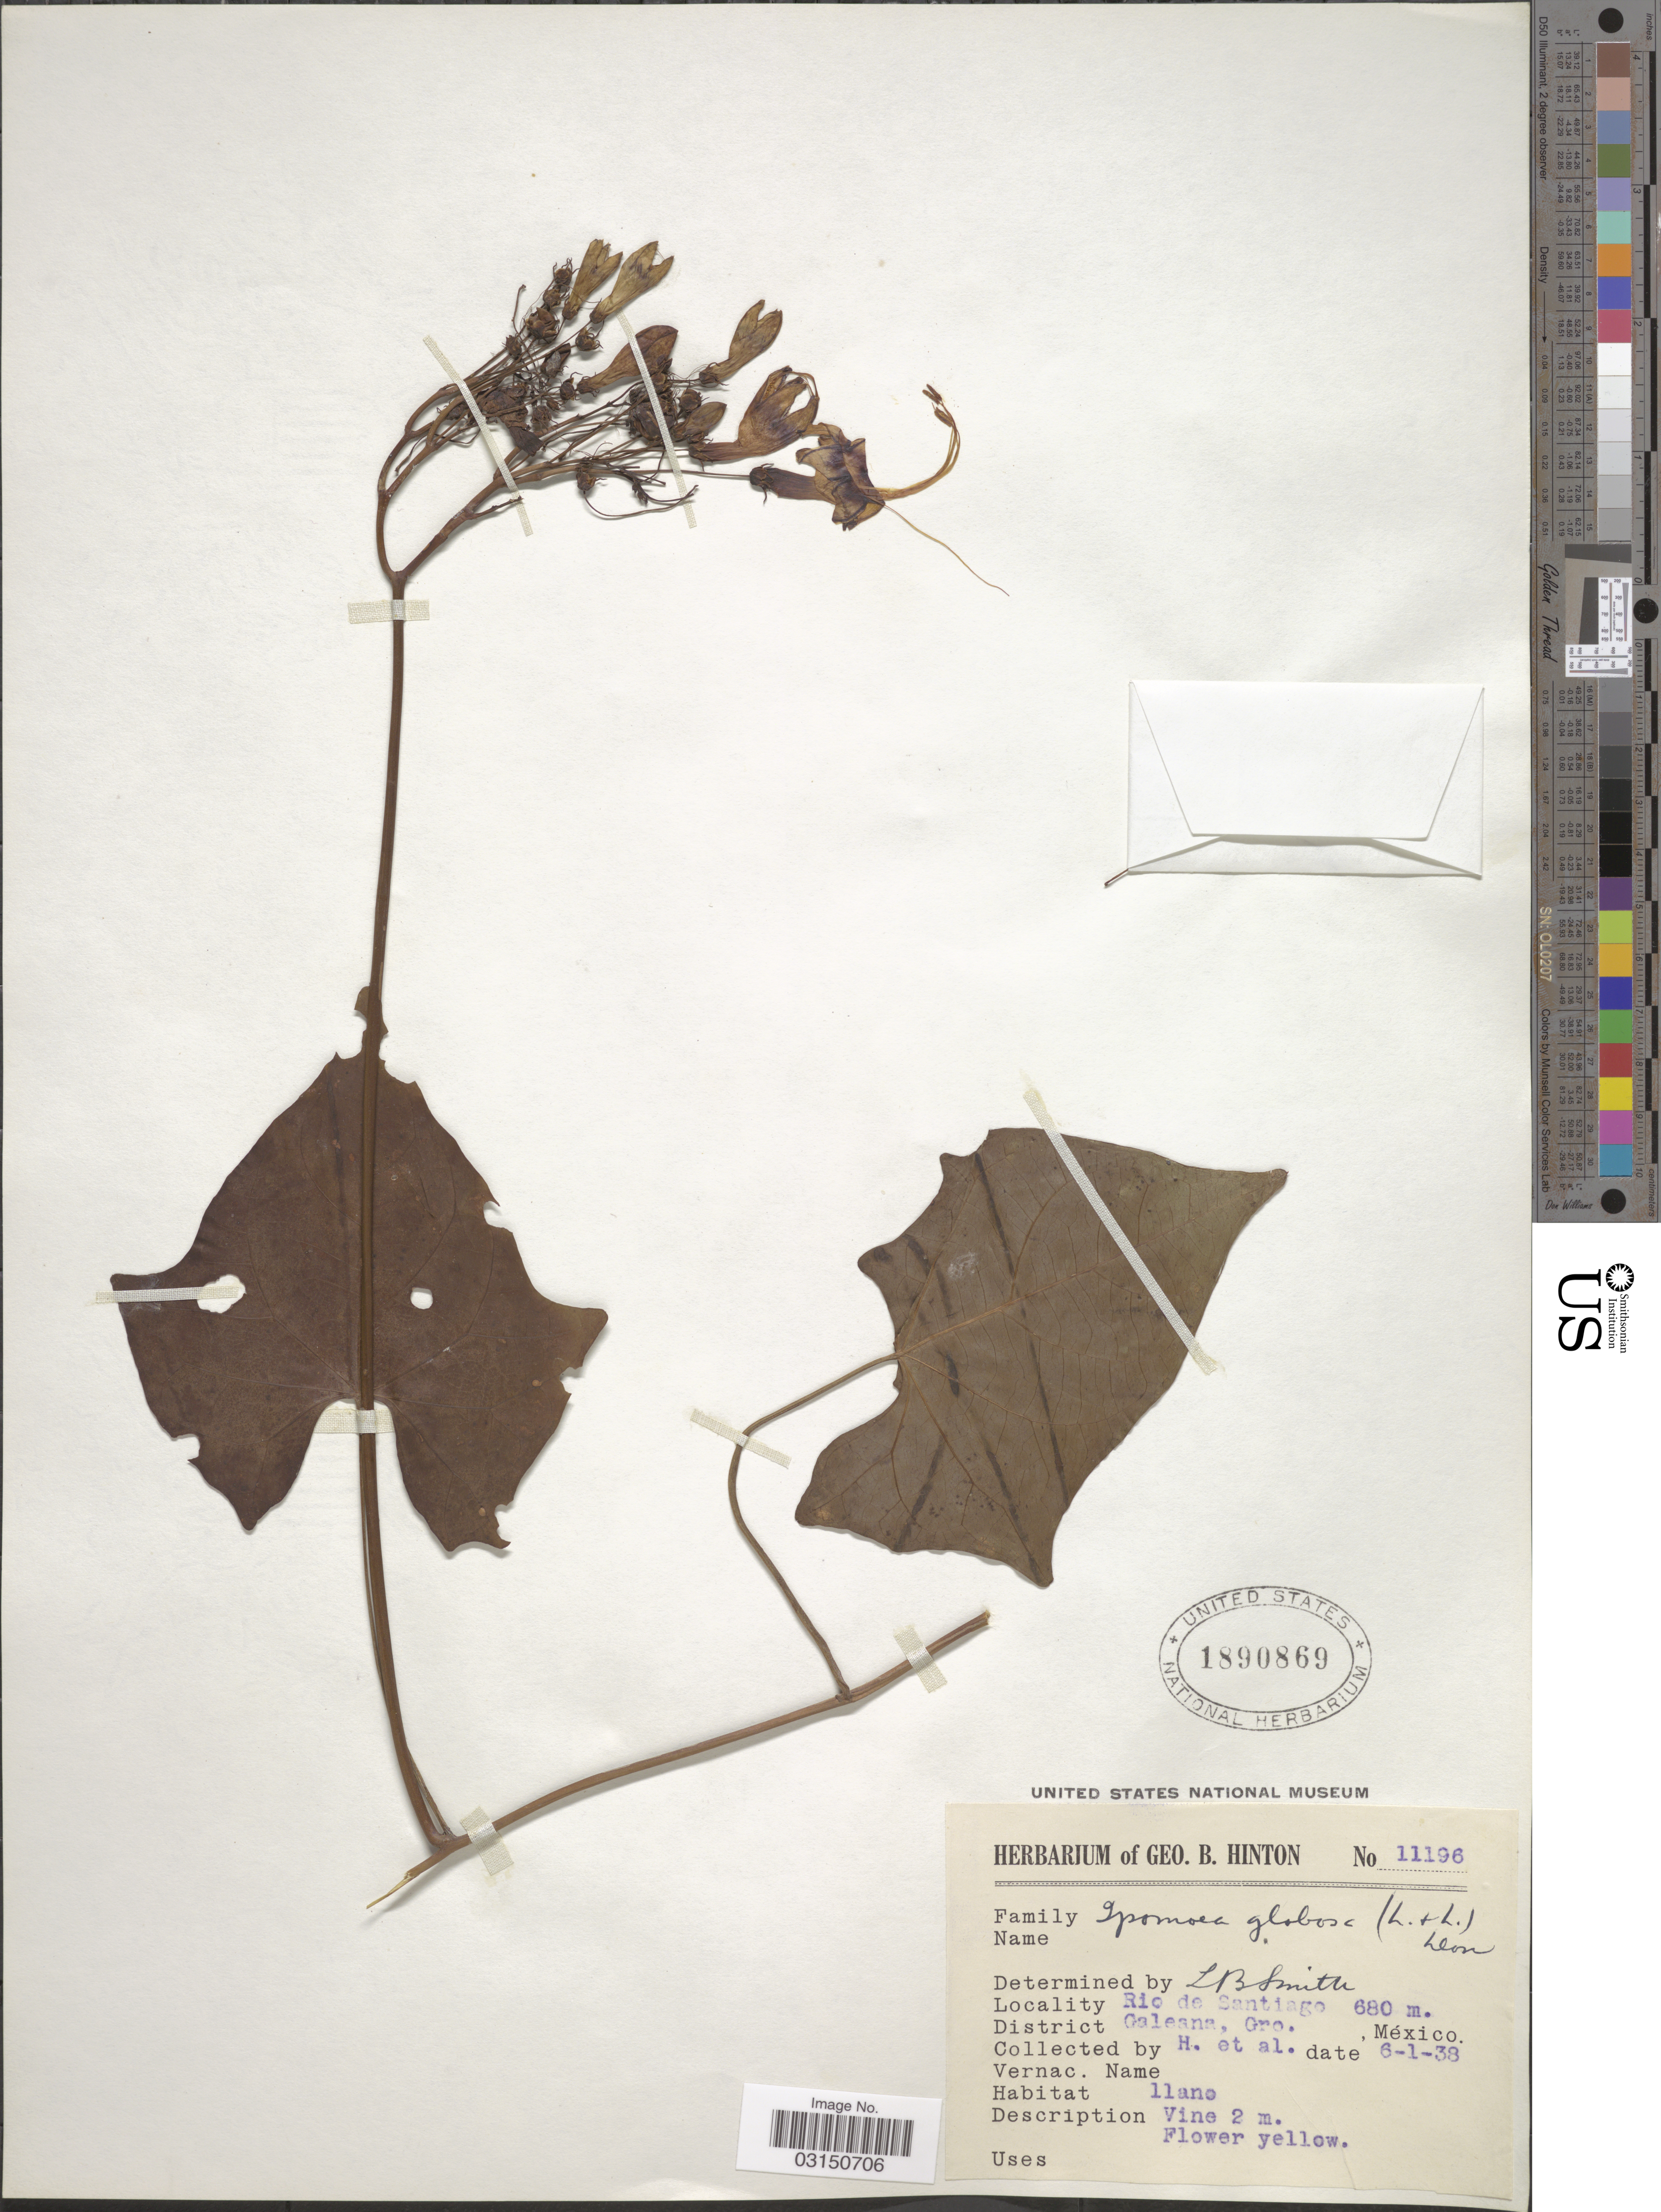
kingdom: Plantae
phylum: Tracheophyta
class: Magnoliopsida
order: Solanales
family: Convolvulaceae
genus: Ipomoea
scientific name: Ipomoea neei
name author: (Spreng.) O'Donell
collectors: G. B. Hinton & et al.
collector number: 11196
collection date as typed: Transcribed d/m/y: 6/1/38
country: Mexico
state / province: Guerrero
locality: Rio de Santiago. District Galeana.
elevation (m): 680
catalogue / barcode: US 1890869